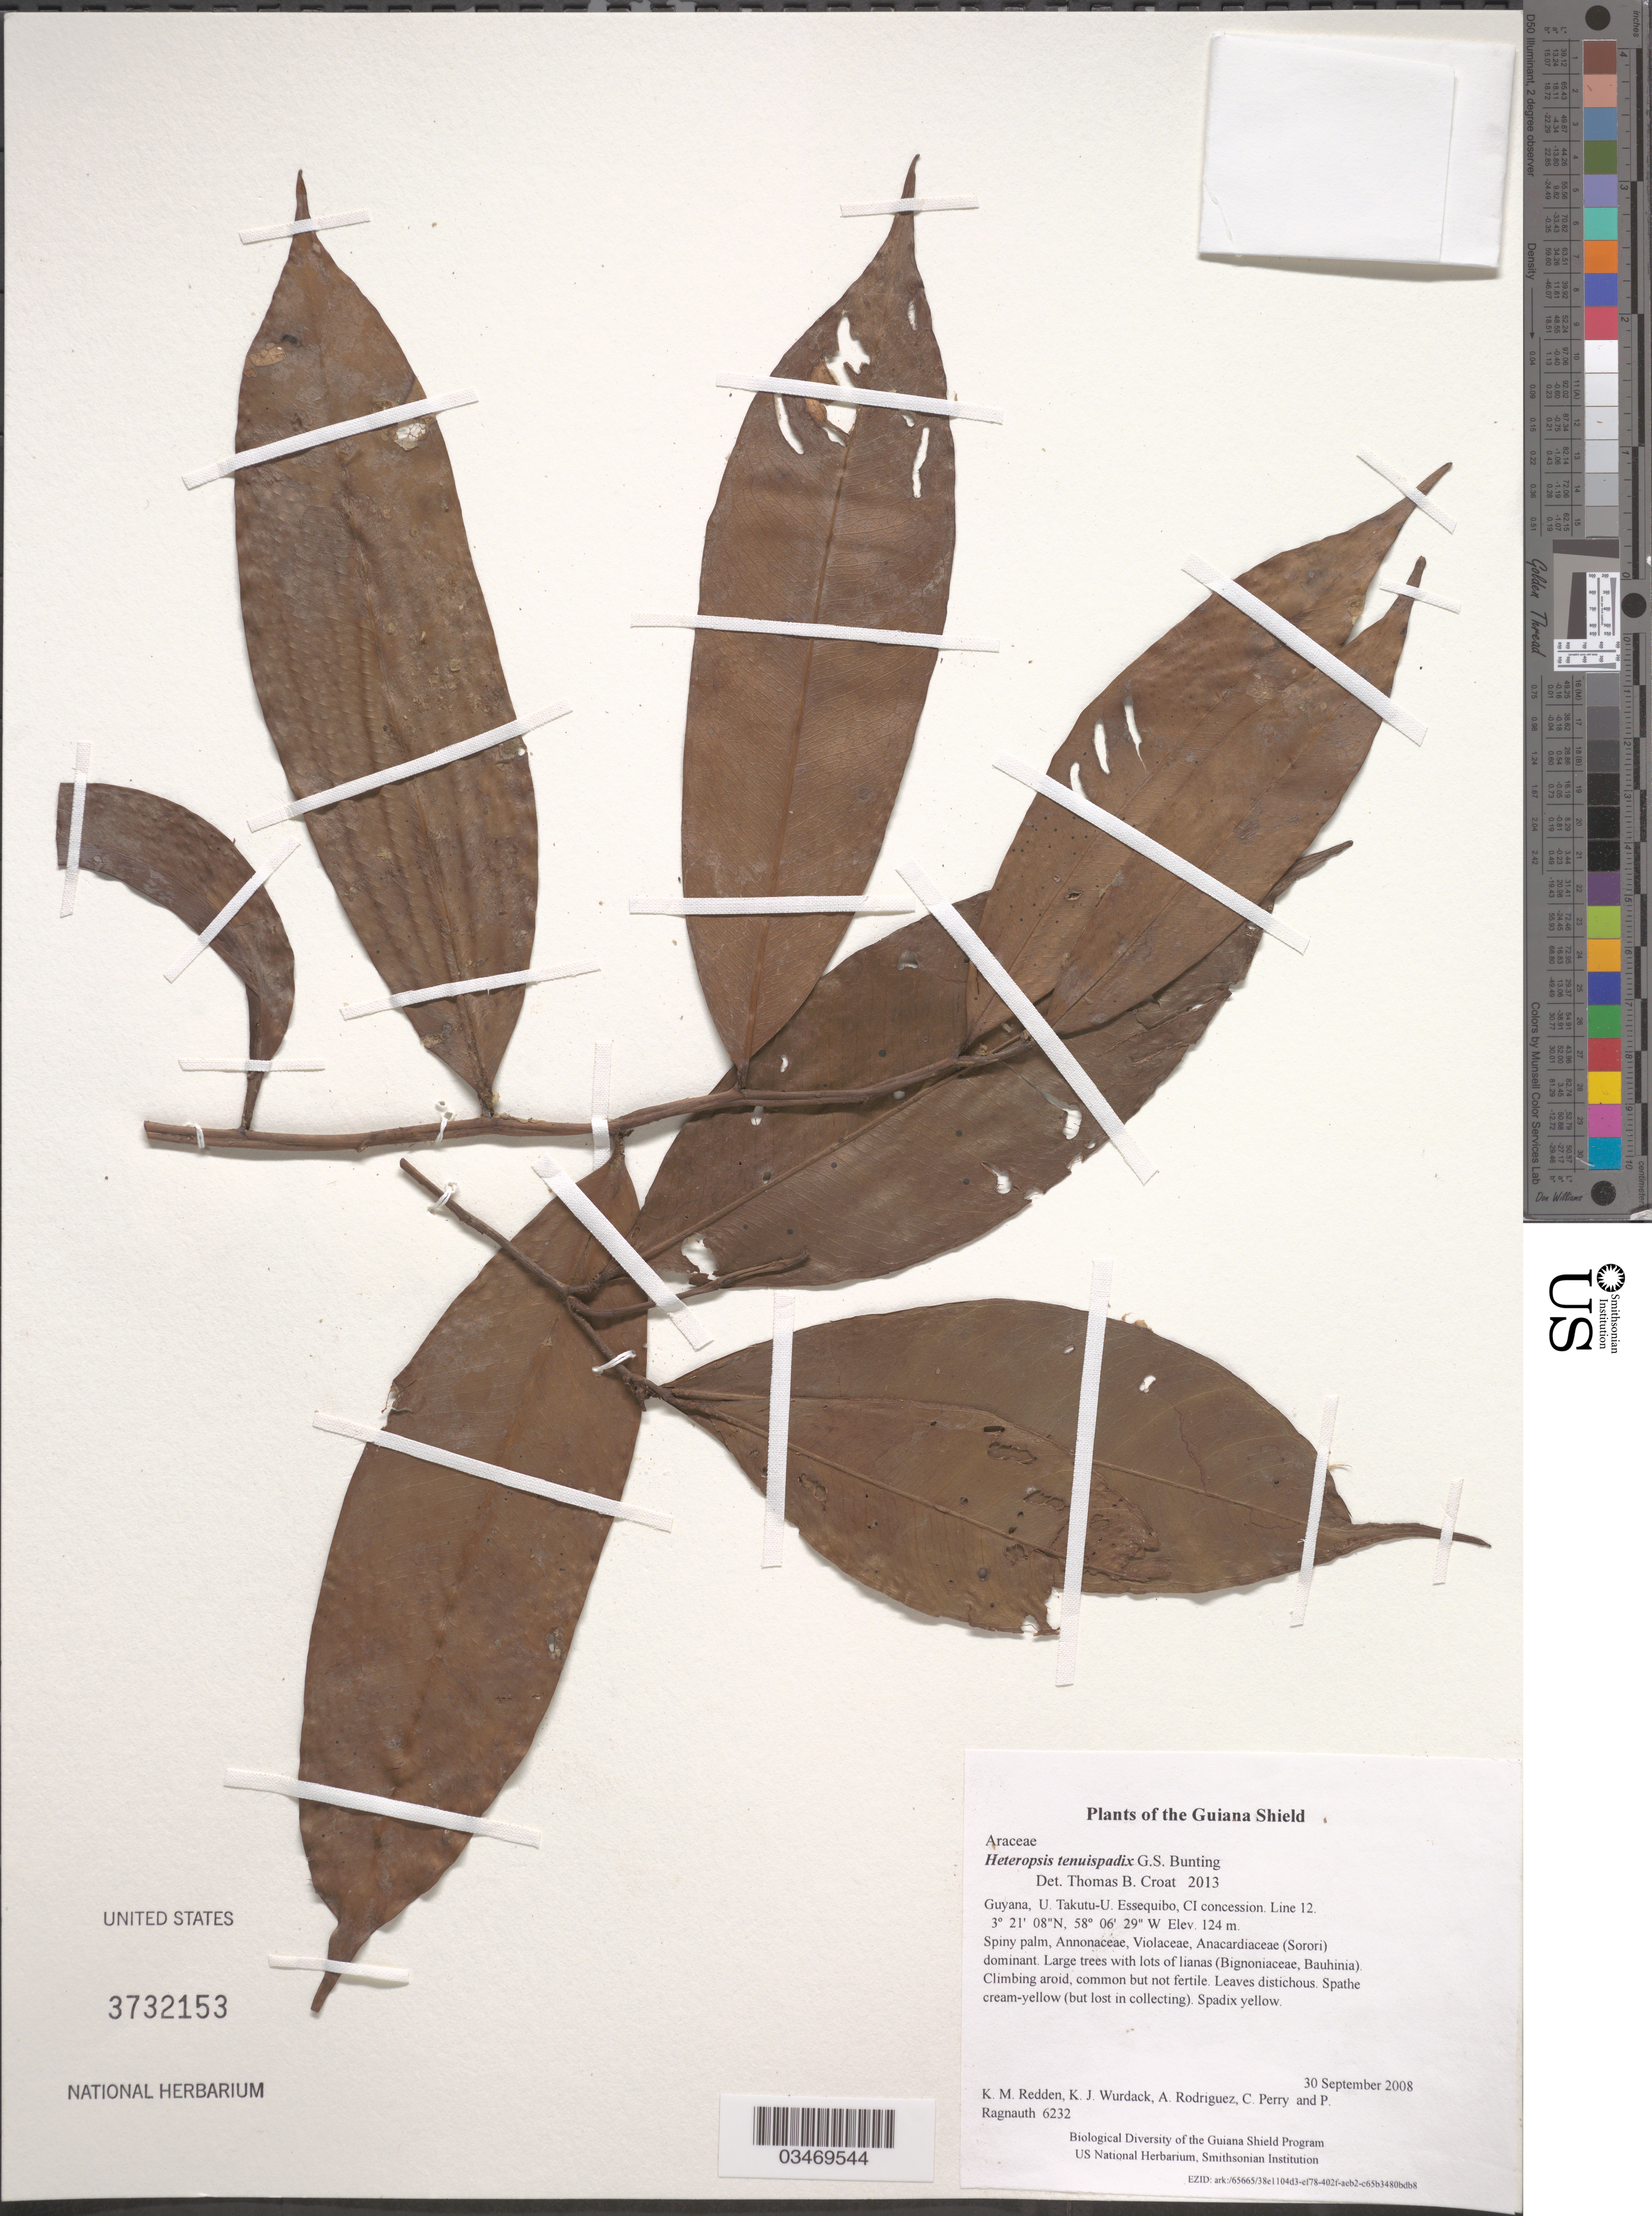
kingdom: Plantae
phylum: Tracheophyta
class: Liliopsida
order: Alismatales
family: Araceae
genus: Heteropsis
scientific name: Heteropsis tenuispadix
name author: G.S. Bunting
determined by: Croat, Thomas B., Missouri Botanical Garden (MO)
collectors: K. M. Redden, K. Wurdack, A. Rodriguez, C. Perry & P. Ragnauth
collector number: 6232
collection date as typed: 30 September 2008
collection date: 2008-09-30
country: Guyana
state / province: U. Takutu-U. Essequibo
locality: CI concession. Line 12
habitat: Spiny palm, Annonaceae, Violaceae, Anacardiaceae (Sorori) dominant. Large trees with lots of lianas (Bignoniaceae, Bauhinia)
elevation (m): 124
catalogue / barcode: US 3732153